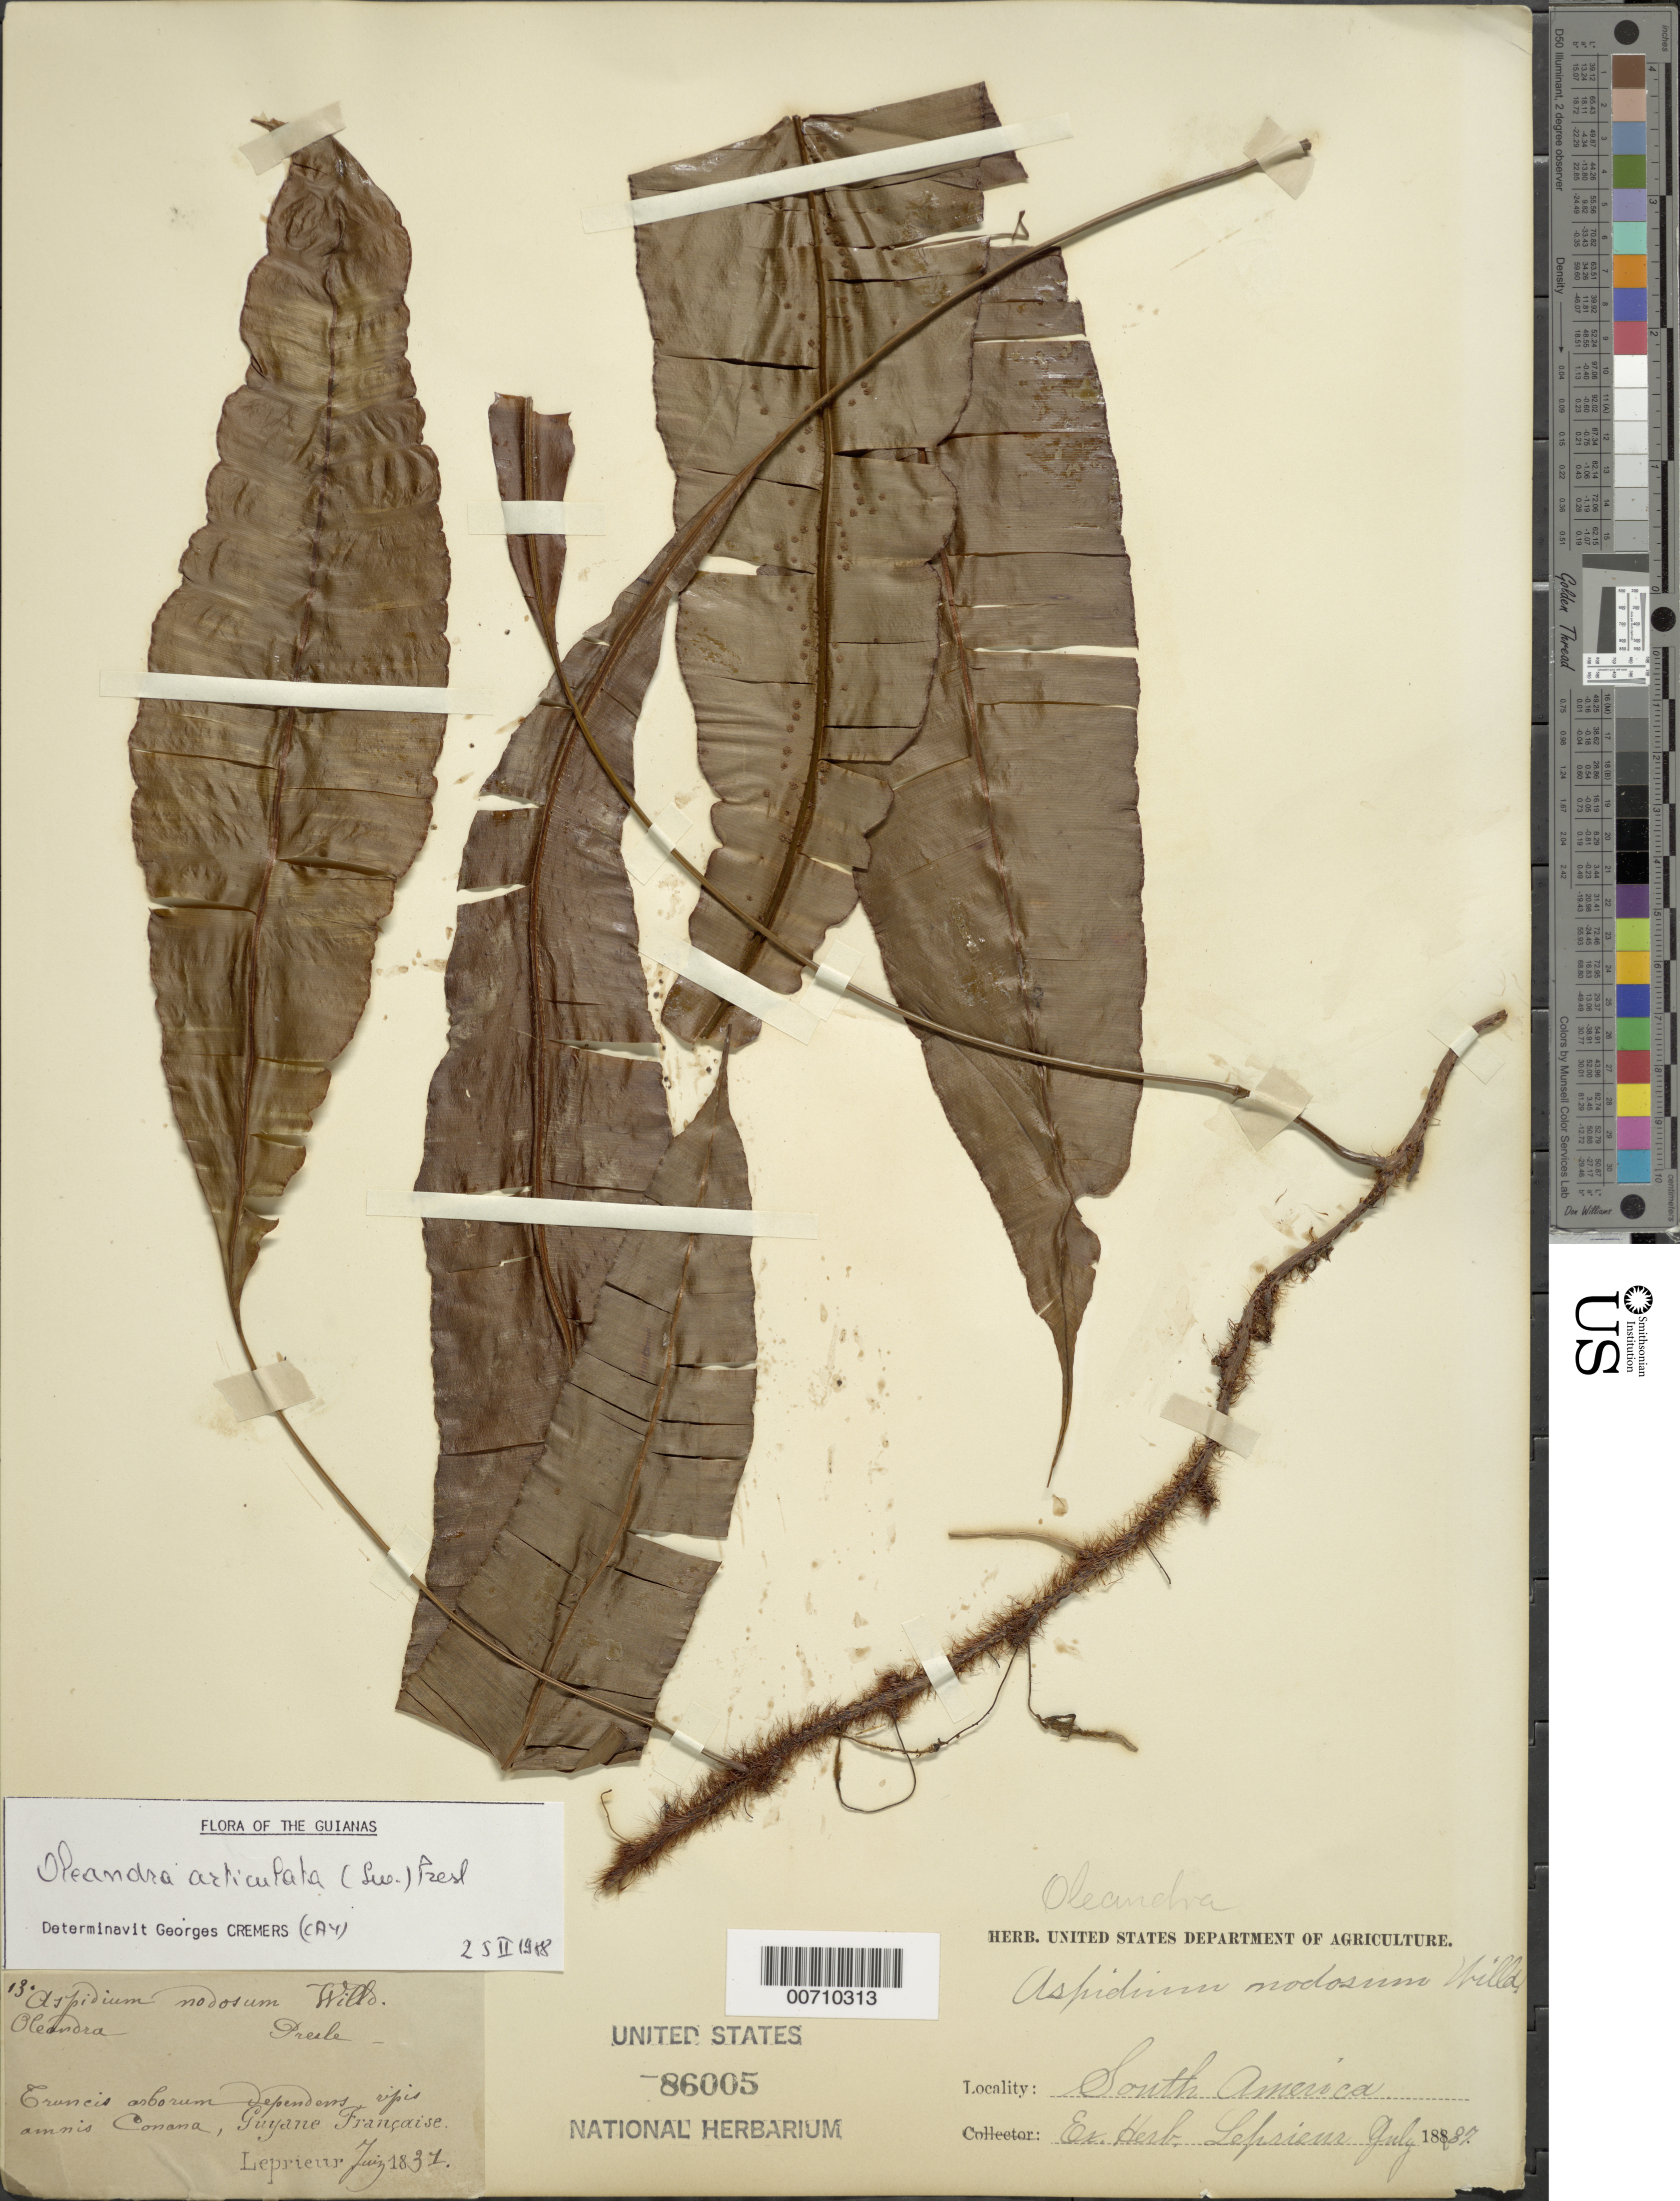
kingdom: Plantae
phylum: Tracheophyta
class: Polypodiopsida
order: Polypodiales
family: Oleandraceae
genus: Oleandra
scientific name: Oleandra articulata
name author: (Sw.) C. Presl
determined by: Cremers, Georges A.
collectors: F. M. R. Leprieur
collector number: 13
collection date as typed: July 1831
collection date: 1831-07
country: French Guiana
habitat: Truncis arborum dependens ripis amnis Conana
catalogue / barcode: US 86005